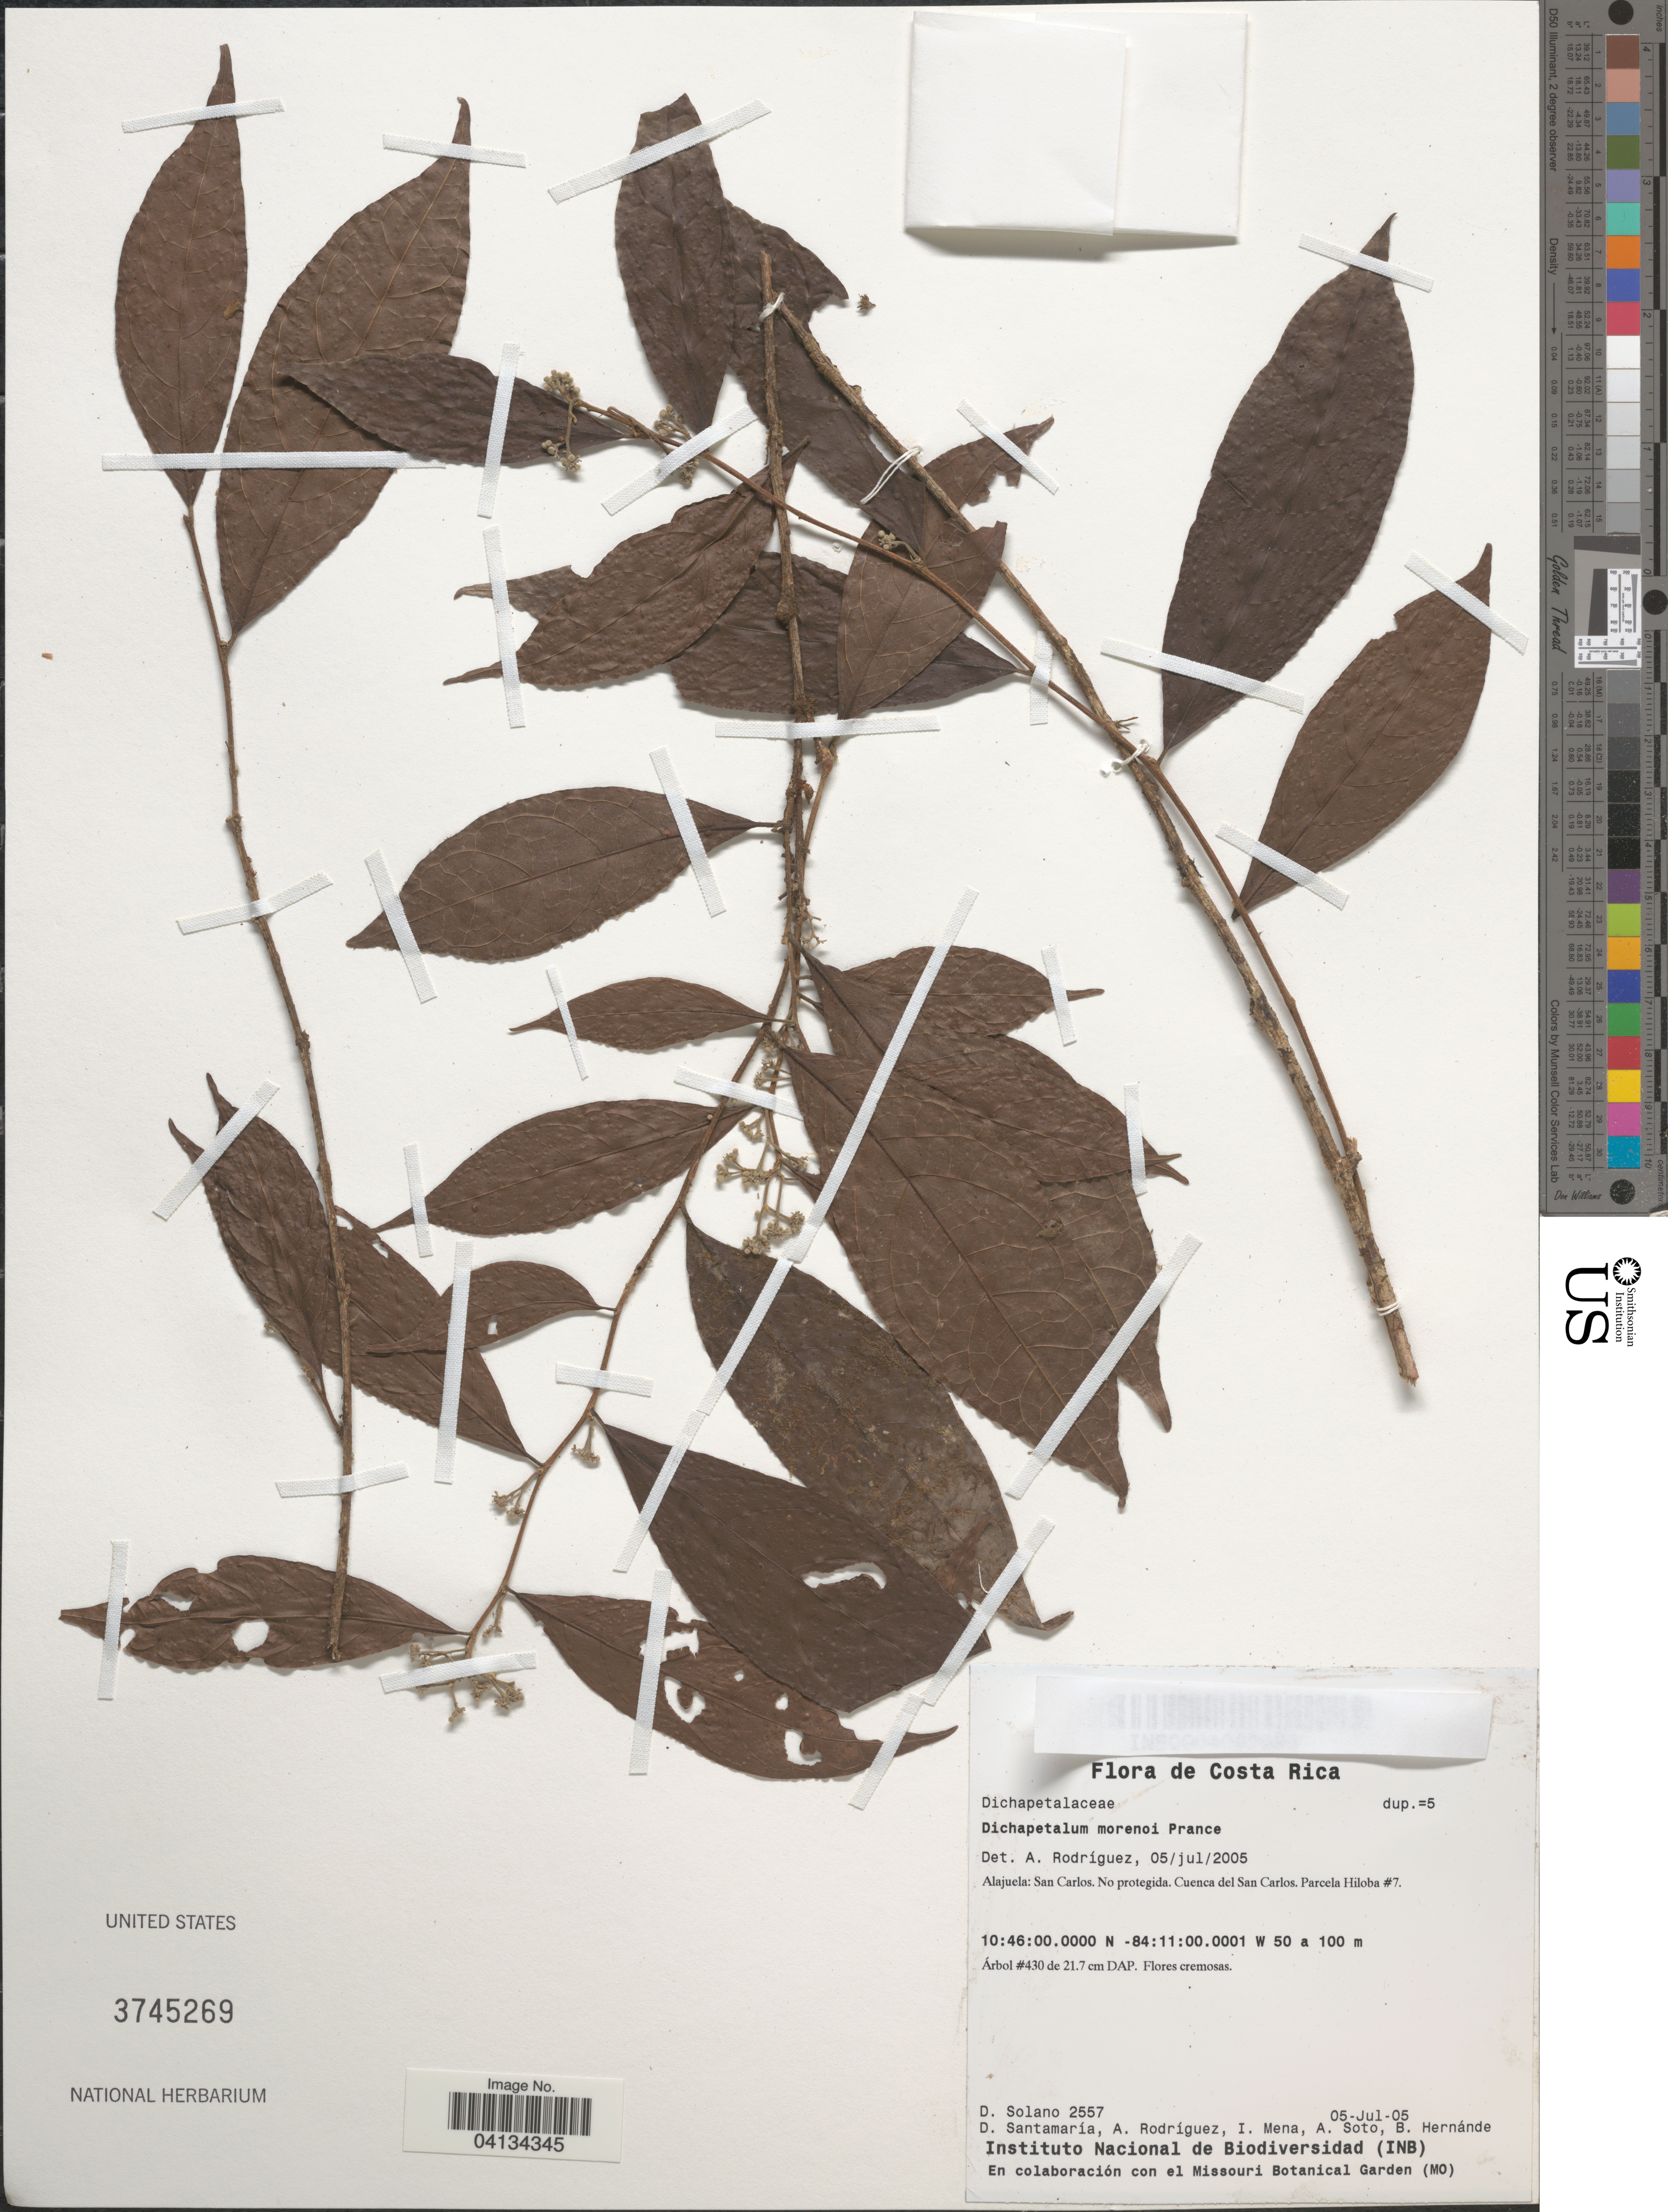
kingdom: Plantae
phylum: Tracheophyta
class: Magnoliopsida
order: Malpighiales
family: Dichapetalaceae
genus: Dichapetalum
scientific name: Dichapetalum morenoi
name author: Prance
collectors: D. Solano, D. Santamaria, A. Rodríguez, I. Mena & et al.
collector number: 2557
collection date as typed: Transcribed d/m/y: 5/7/5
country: Costa Rica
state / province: Alajuela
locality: San Carlos. No protegida. Cuenca del San Carlos. Parcela Hiloba #7.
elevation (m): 50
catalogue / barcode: US 3745269